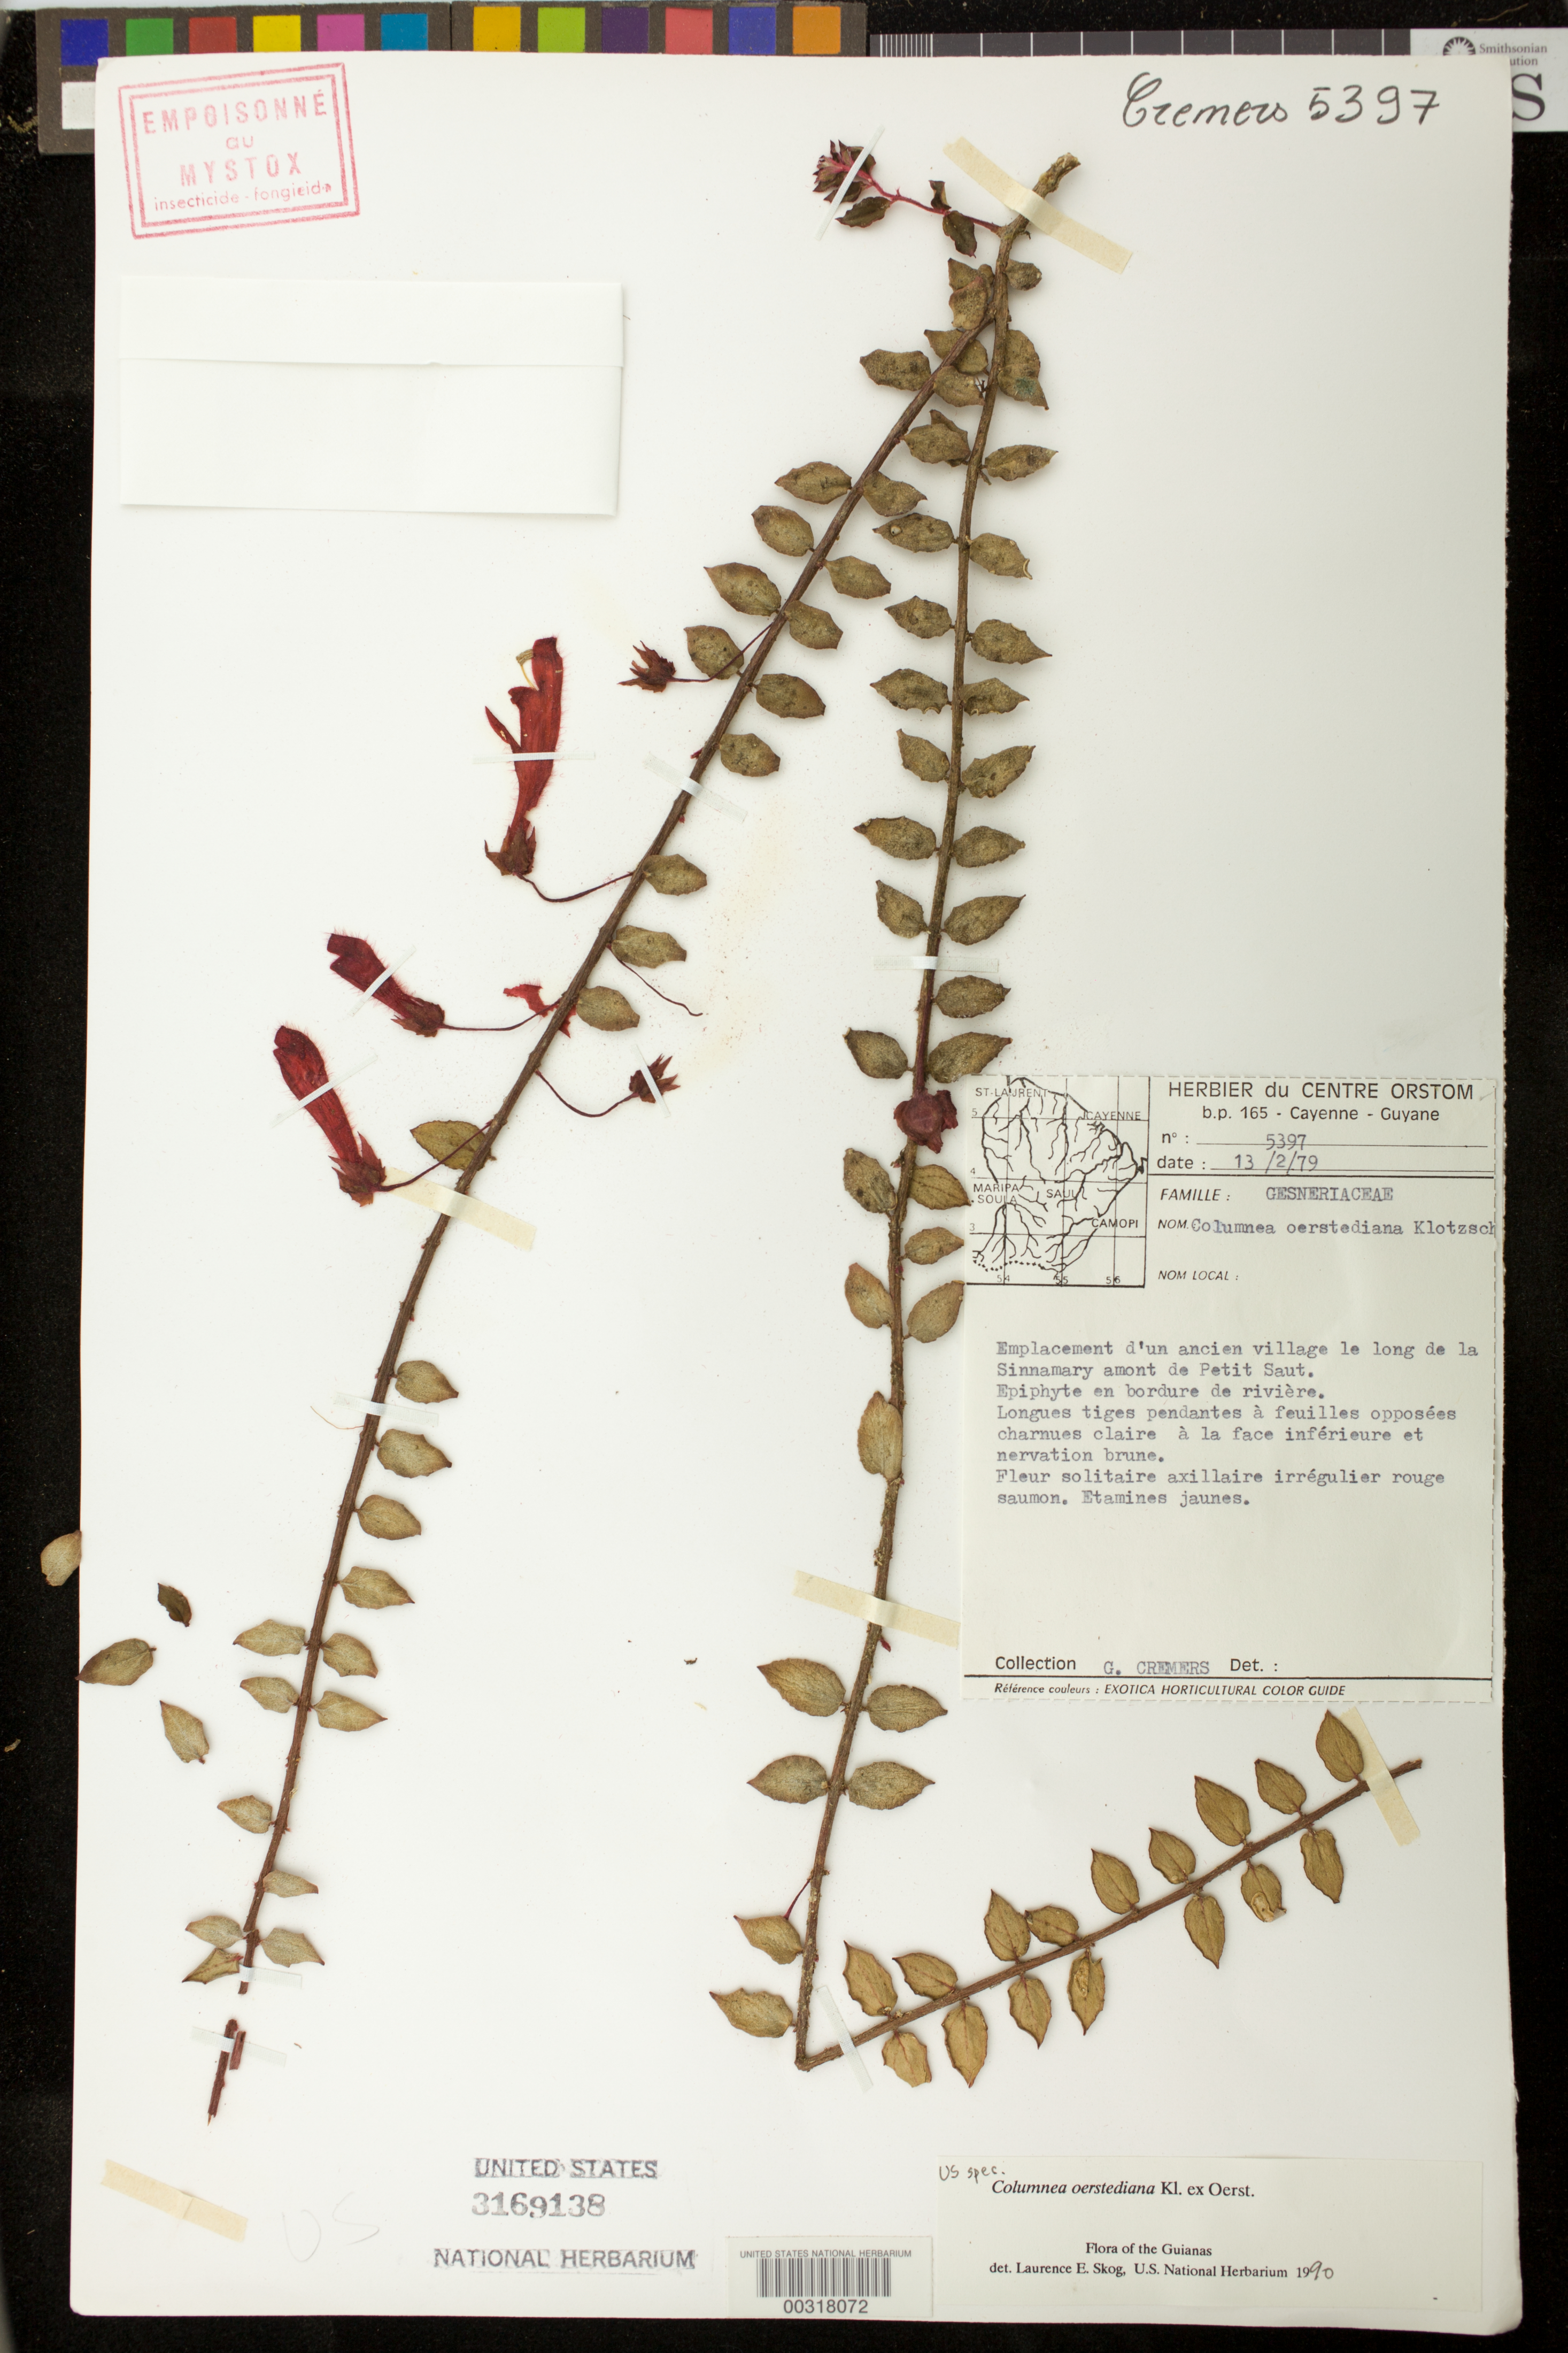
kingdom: Plantae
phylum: Tracheophyta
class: Magnoliopsida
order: Lamiales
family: Gesneriaceae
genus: Columnea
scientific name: Columnea oerstediana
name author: Klotzsch ex Oerst.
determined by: Skog, Laurence E.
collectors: G. Cremers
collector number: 5397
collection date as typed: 13 Feb 1979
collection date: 1979-02-13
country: French Guiana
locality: En bordure de la Rivière Sinnamary, en amont de Petit Saut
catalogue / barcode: US 3169138